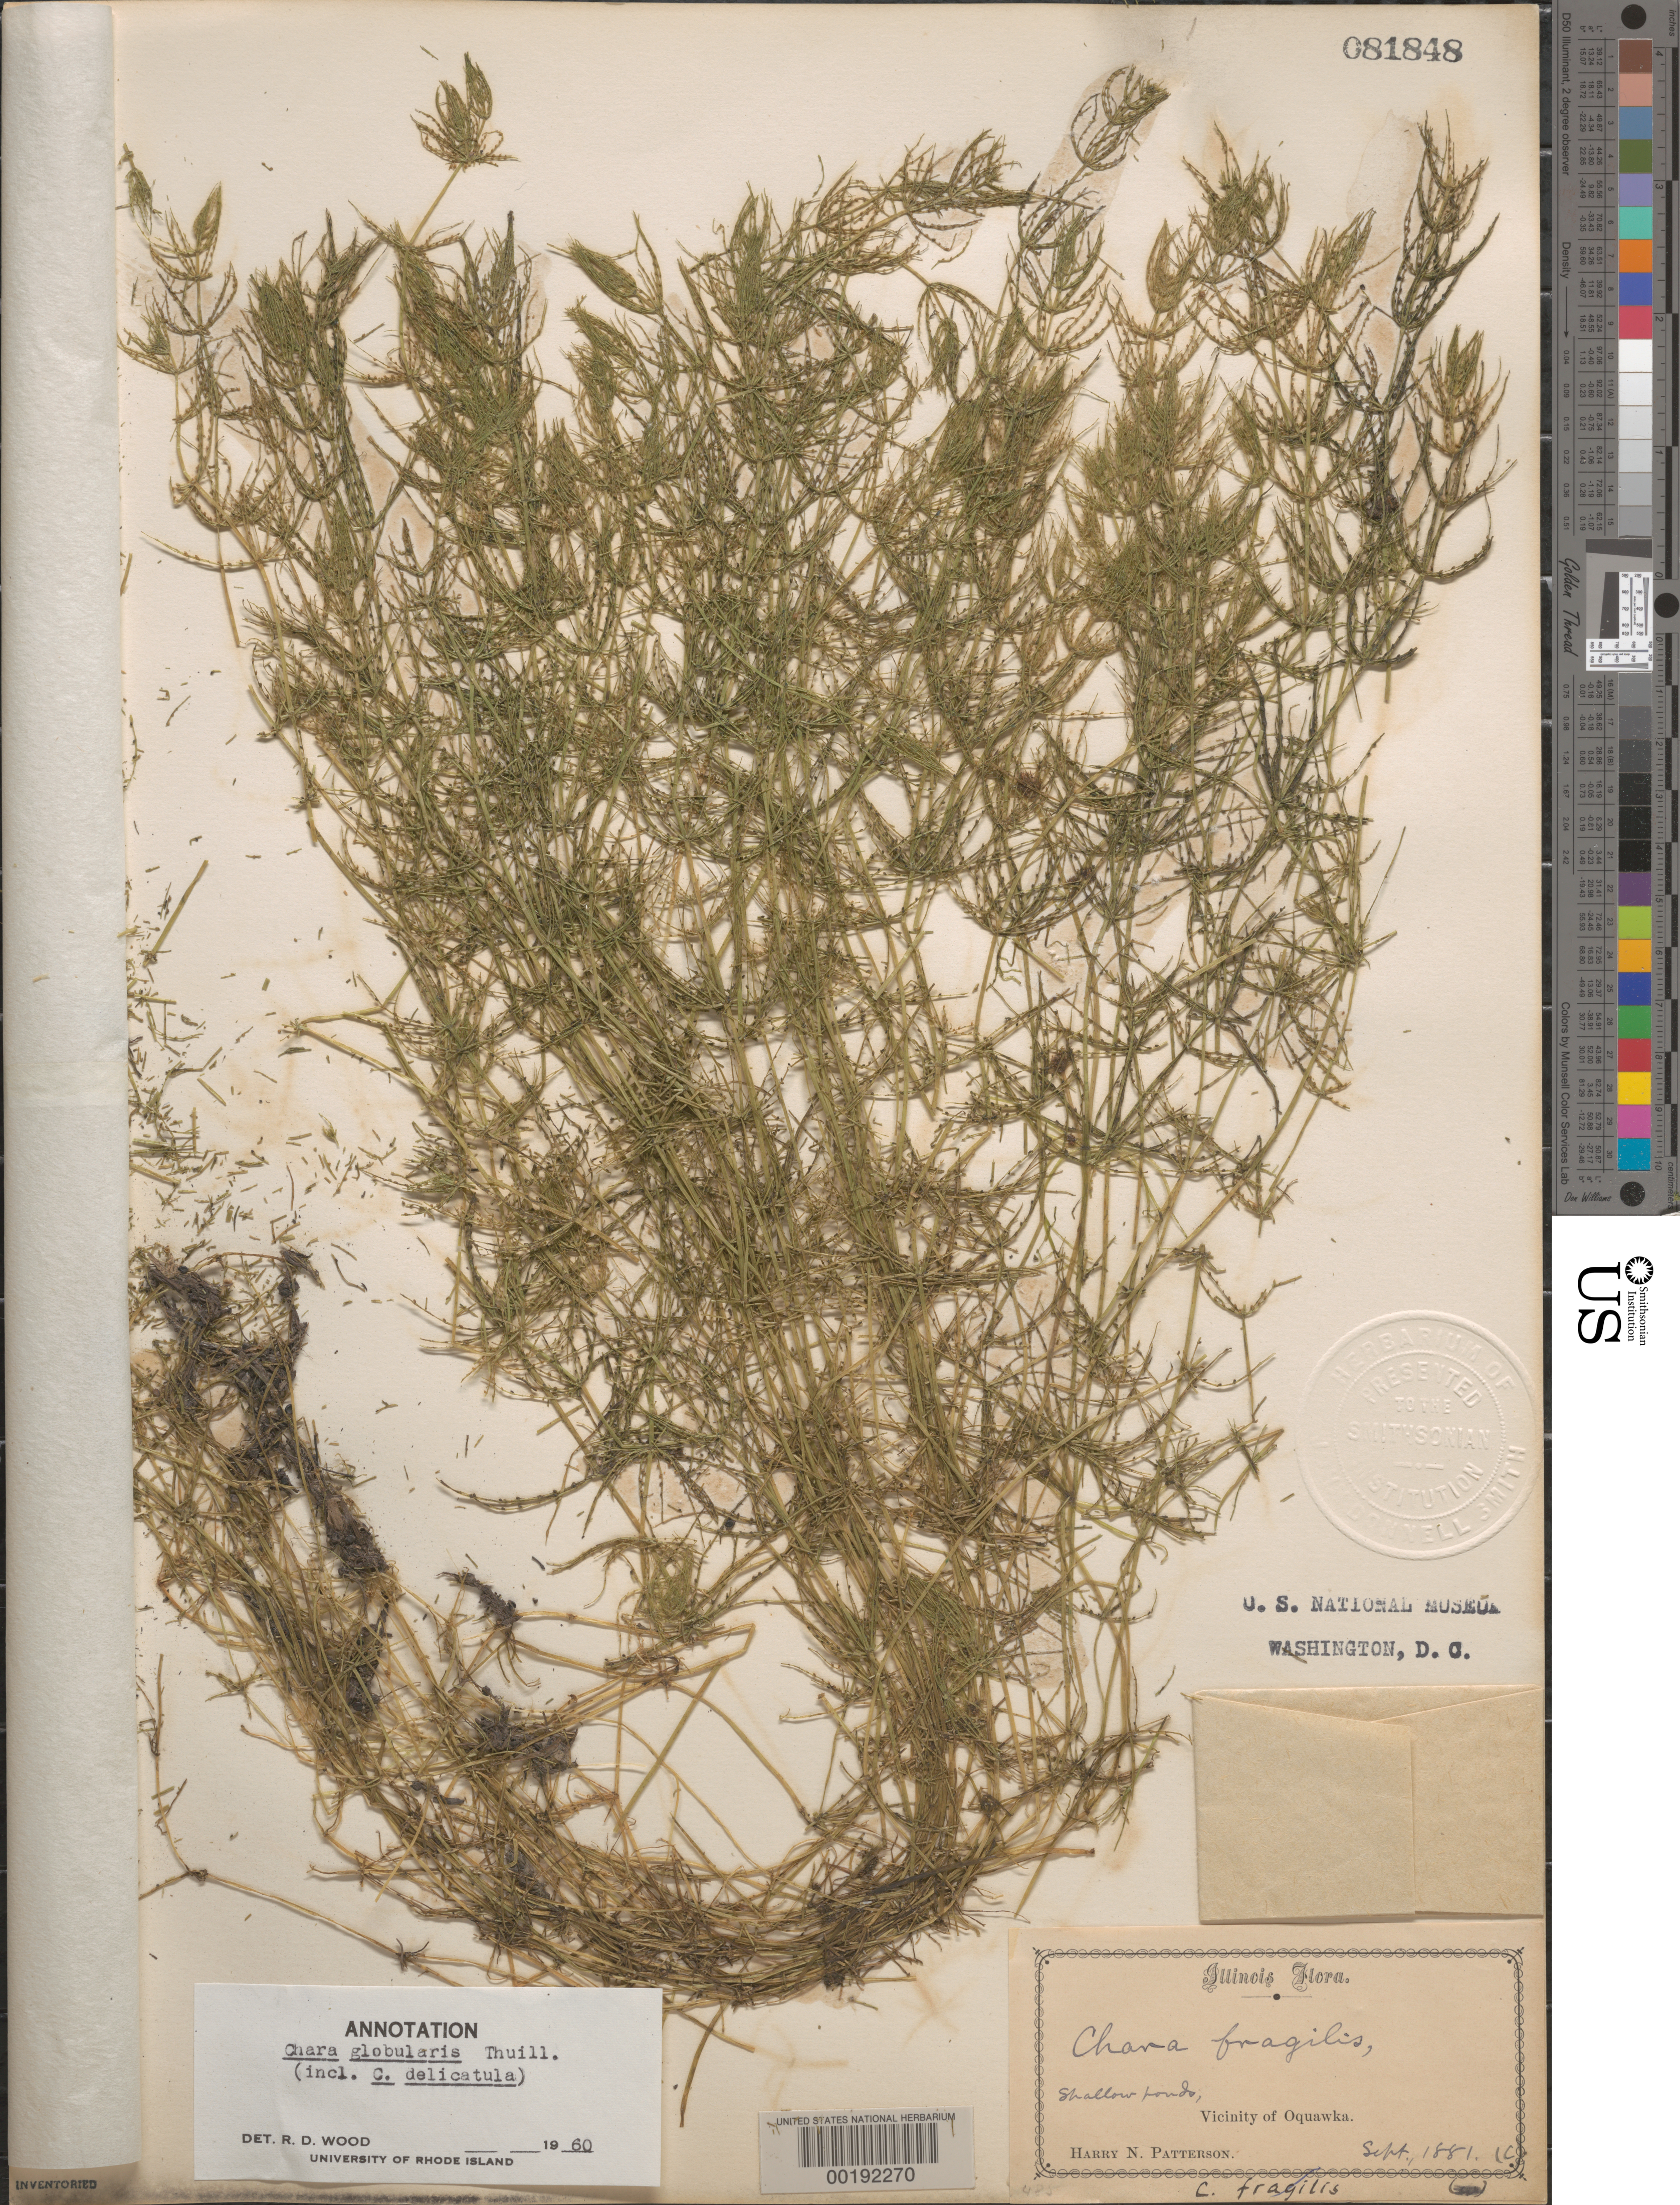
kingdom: Plantae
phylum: Charophyta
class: Charophyceae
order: Charales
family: Characeae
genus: Chara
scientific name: Chara globularis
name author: Thuiller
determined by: Wood, R. D.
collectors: H. N. Patterson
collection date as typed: Sep 1881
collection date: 1881-09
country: United States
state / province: Illinois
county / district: Henderson County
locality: Oquawka area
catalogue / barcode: US 81848